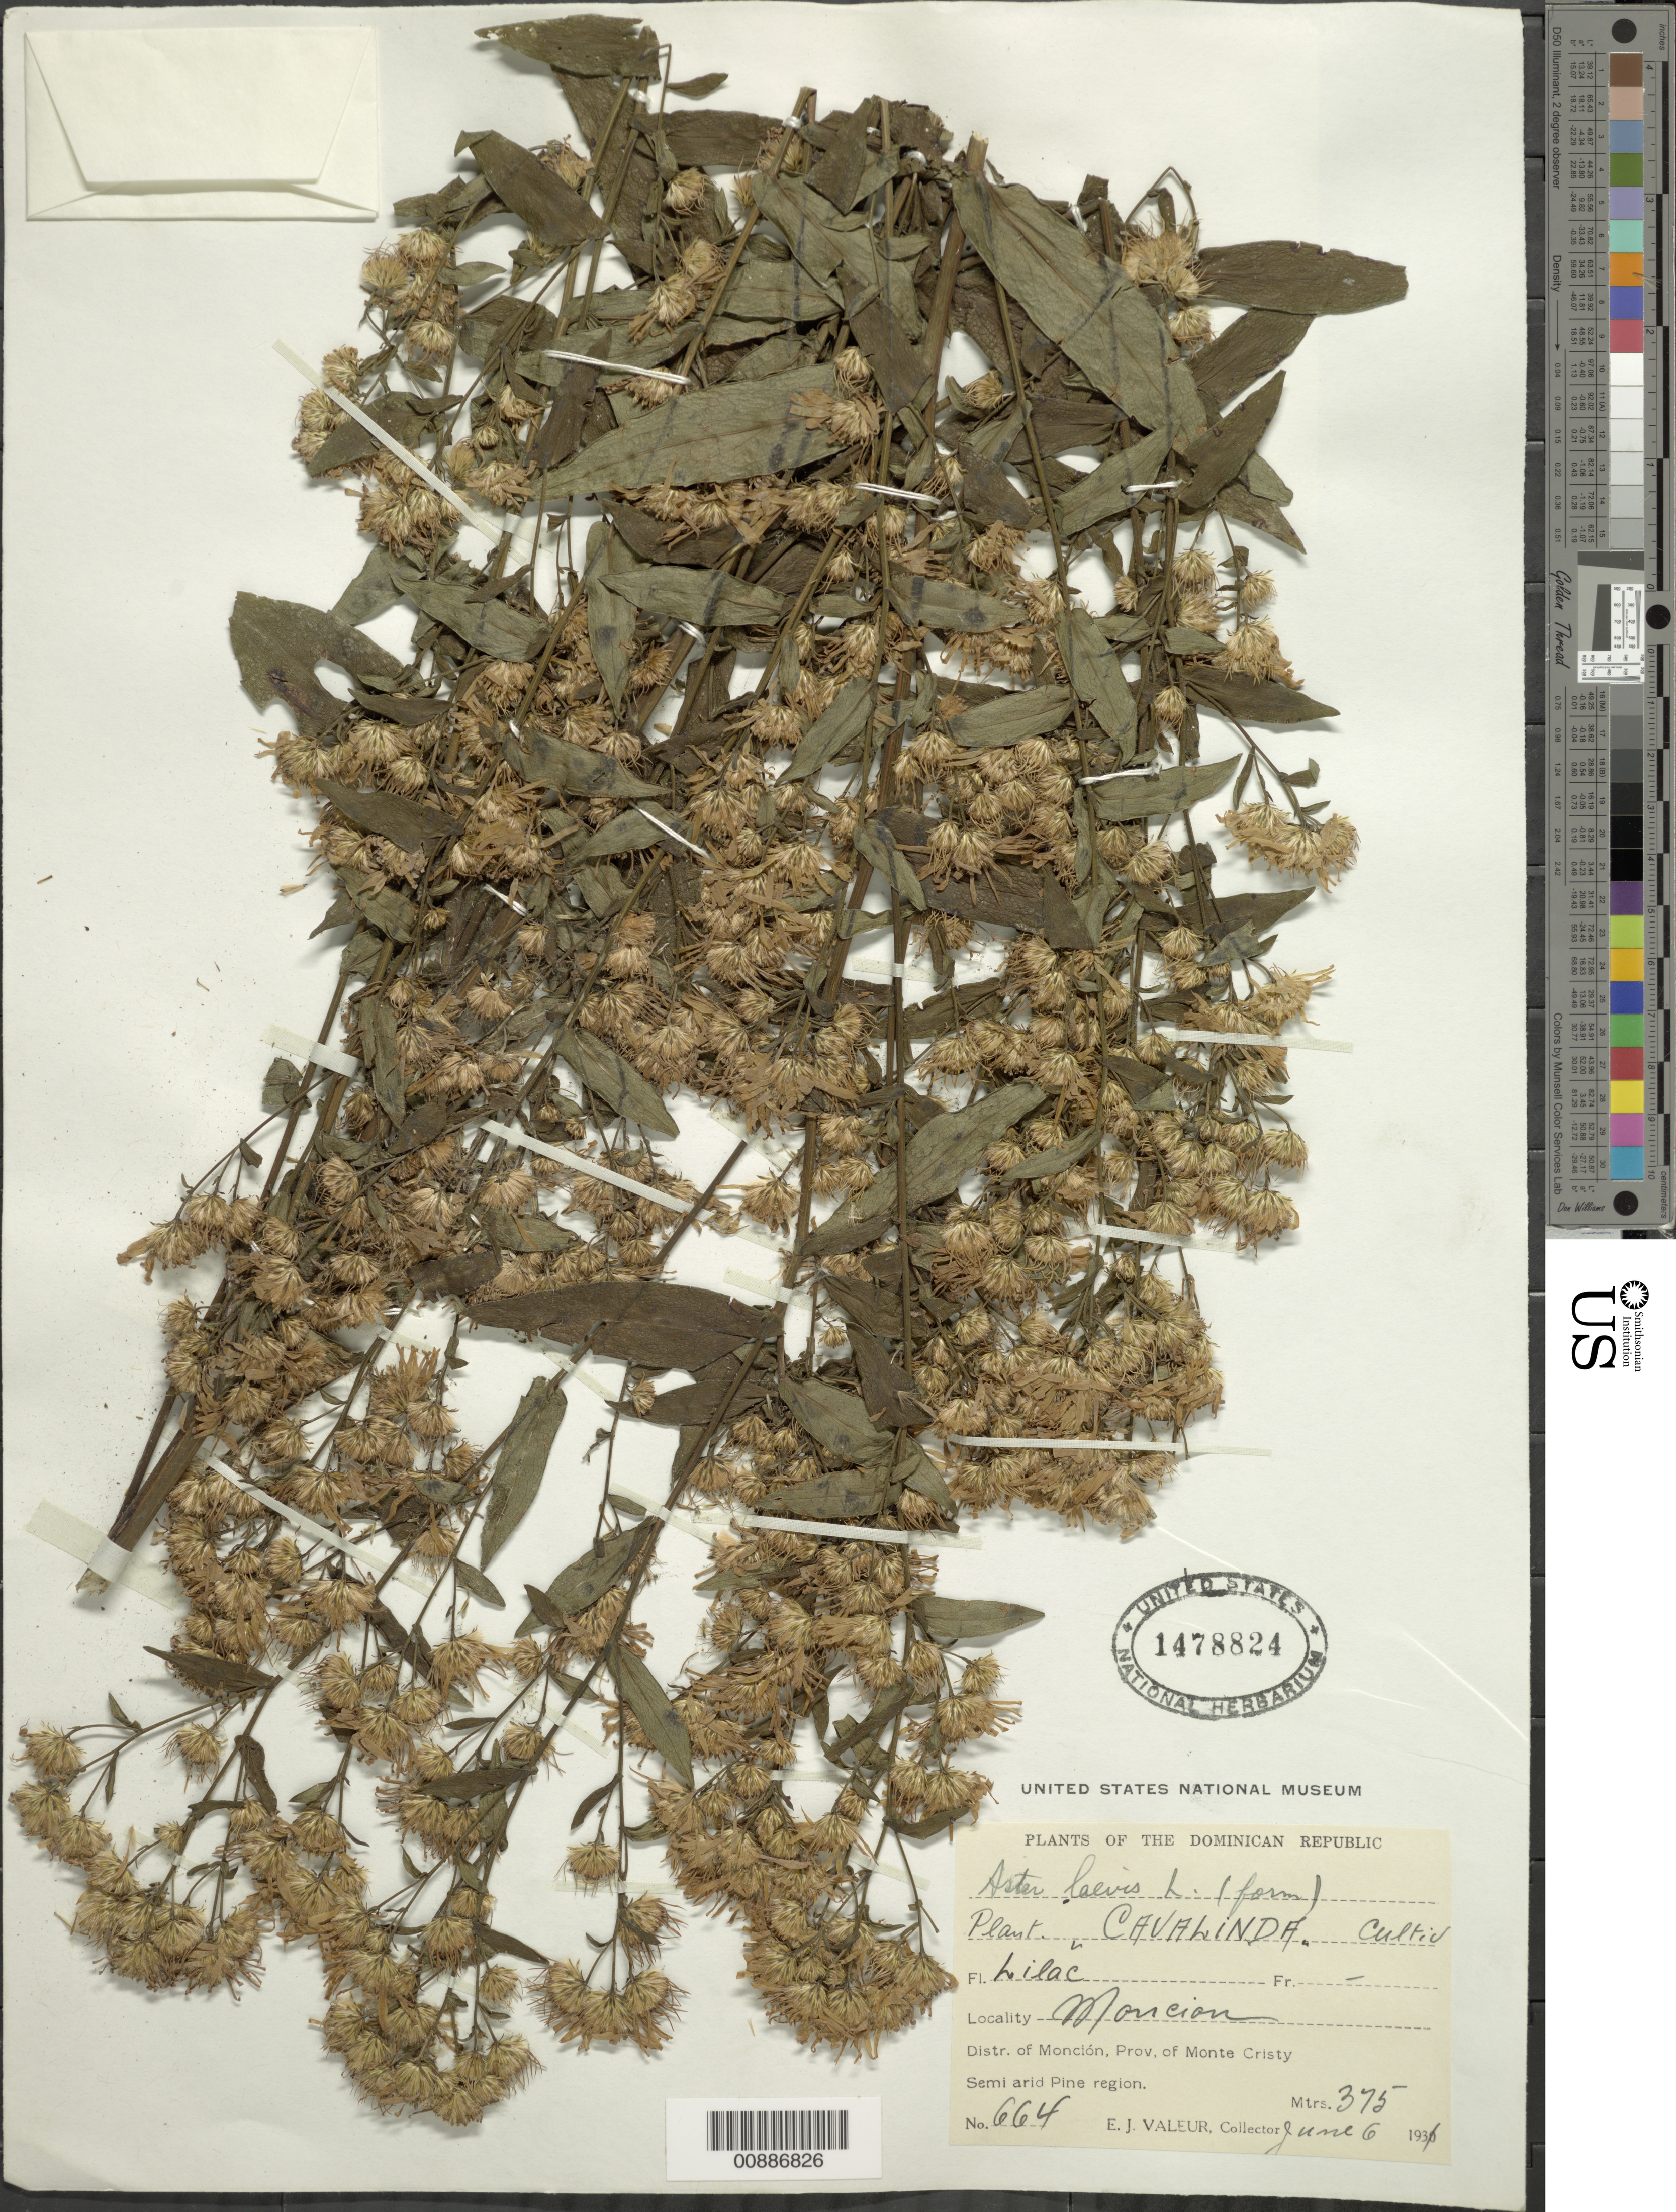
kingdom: Plantae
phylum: Tracheophyta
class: Magnoliopsida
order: Asterales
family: Asteraceae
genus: Symphyotrichum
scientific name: Symphyotrichum laeve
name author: (L.) Á. Löve & D. Löve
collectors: E. Valeur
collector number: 664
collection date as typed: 06 Jun 1931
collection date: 1931-06-06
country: Dominican Republic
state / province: Monte Cristi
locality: Monción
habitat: Semi-arid Pine region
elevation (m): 375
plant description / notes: Common name: Cavalinda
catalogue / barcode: US 1478824